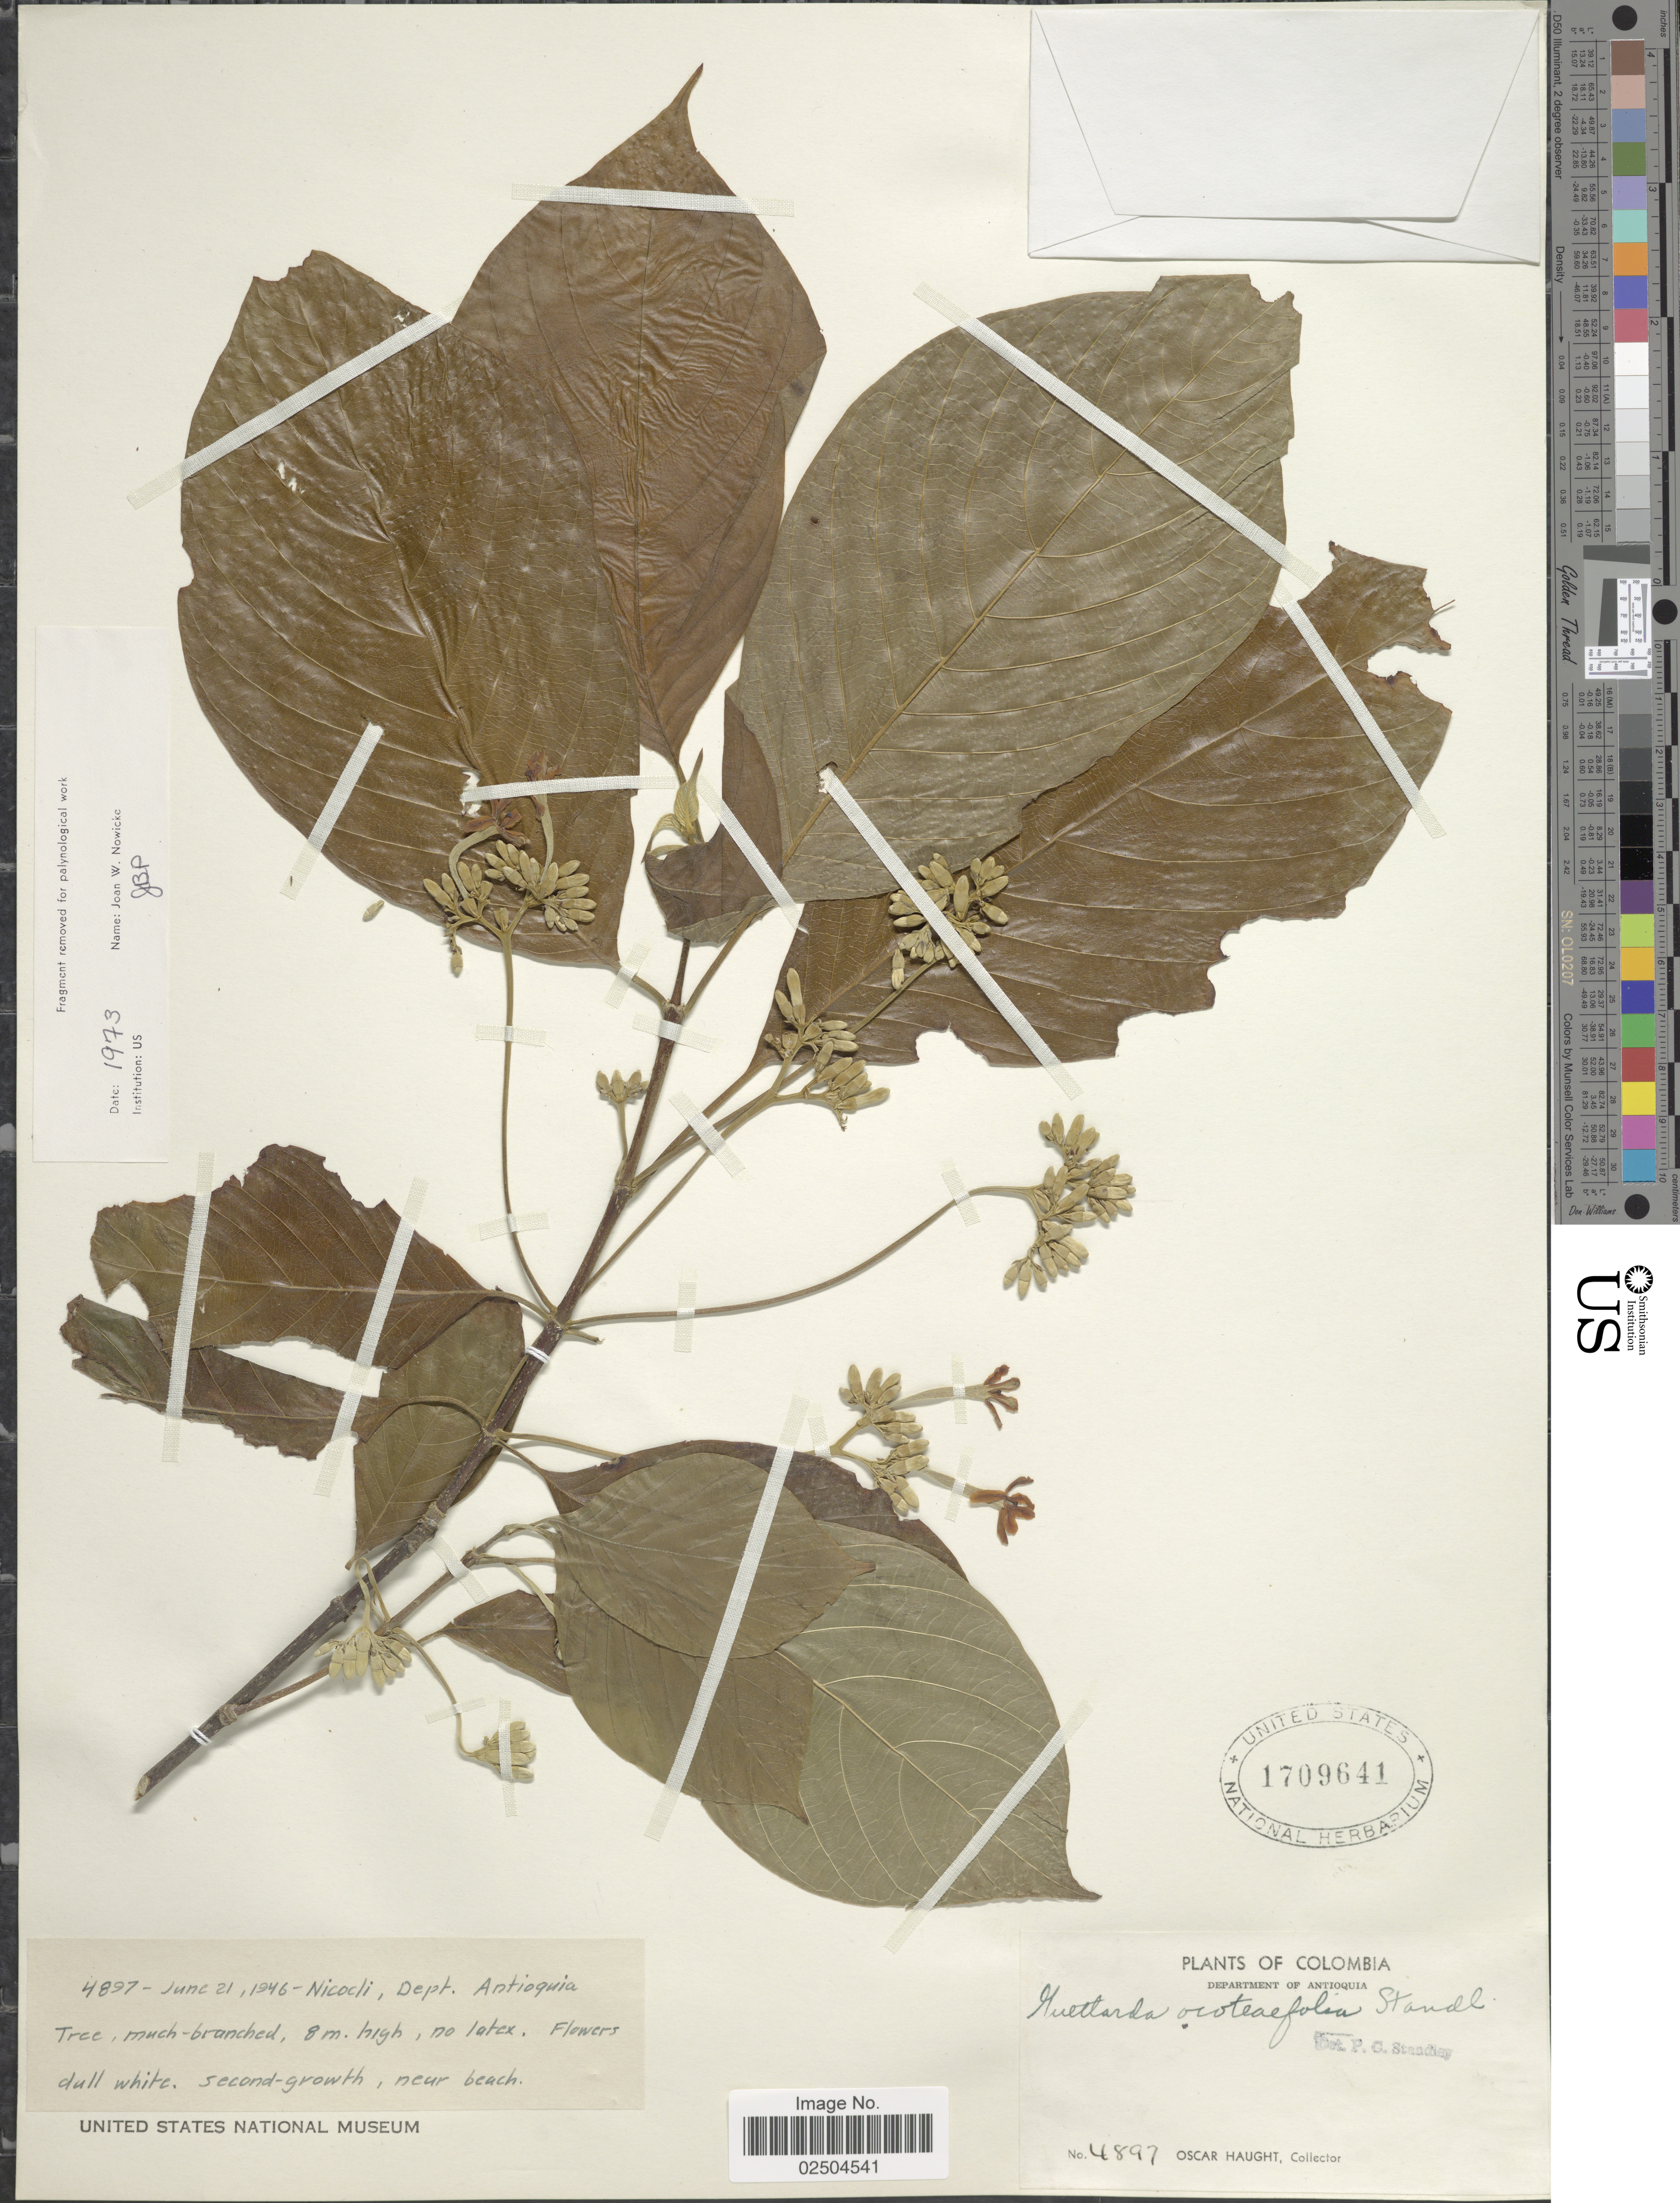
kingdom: Plantae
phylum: Tracheophyta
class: Magnoliopsida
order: Gentianales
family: Rubiaceae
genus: Guettarda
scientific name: Guettarda ocoteifolia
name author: Standl.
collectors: O. L. Haught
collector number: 4897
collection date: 1946-06-21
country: Colombia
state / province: Antioquia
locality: Nicocli, Department of Antioquia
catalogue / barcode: US 1709641